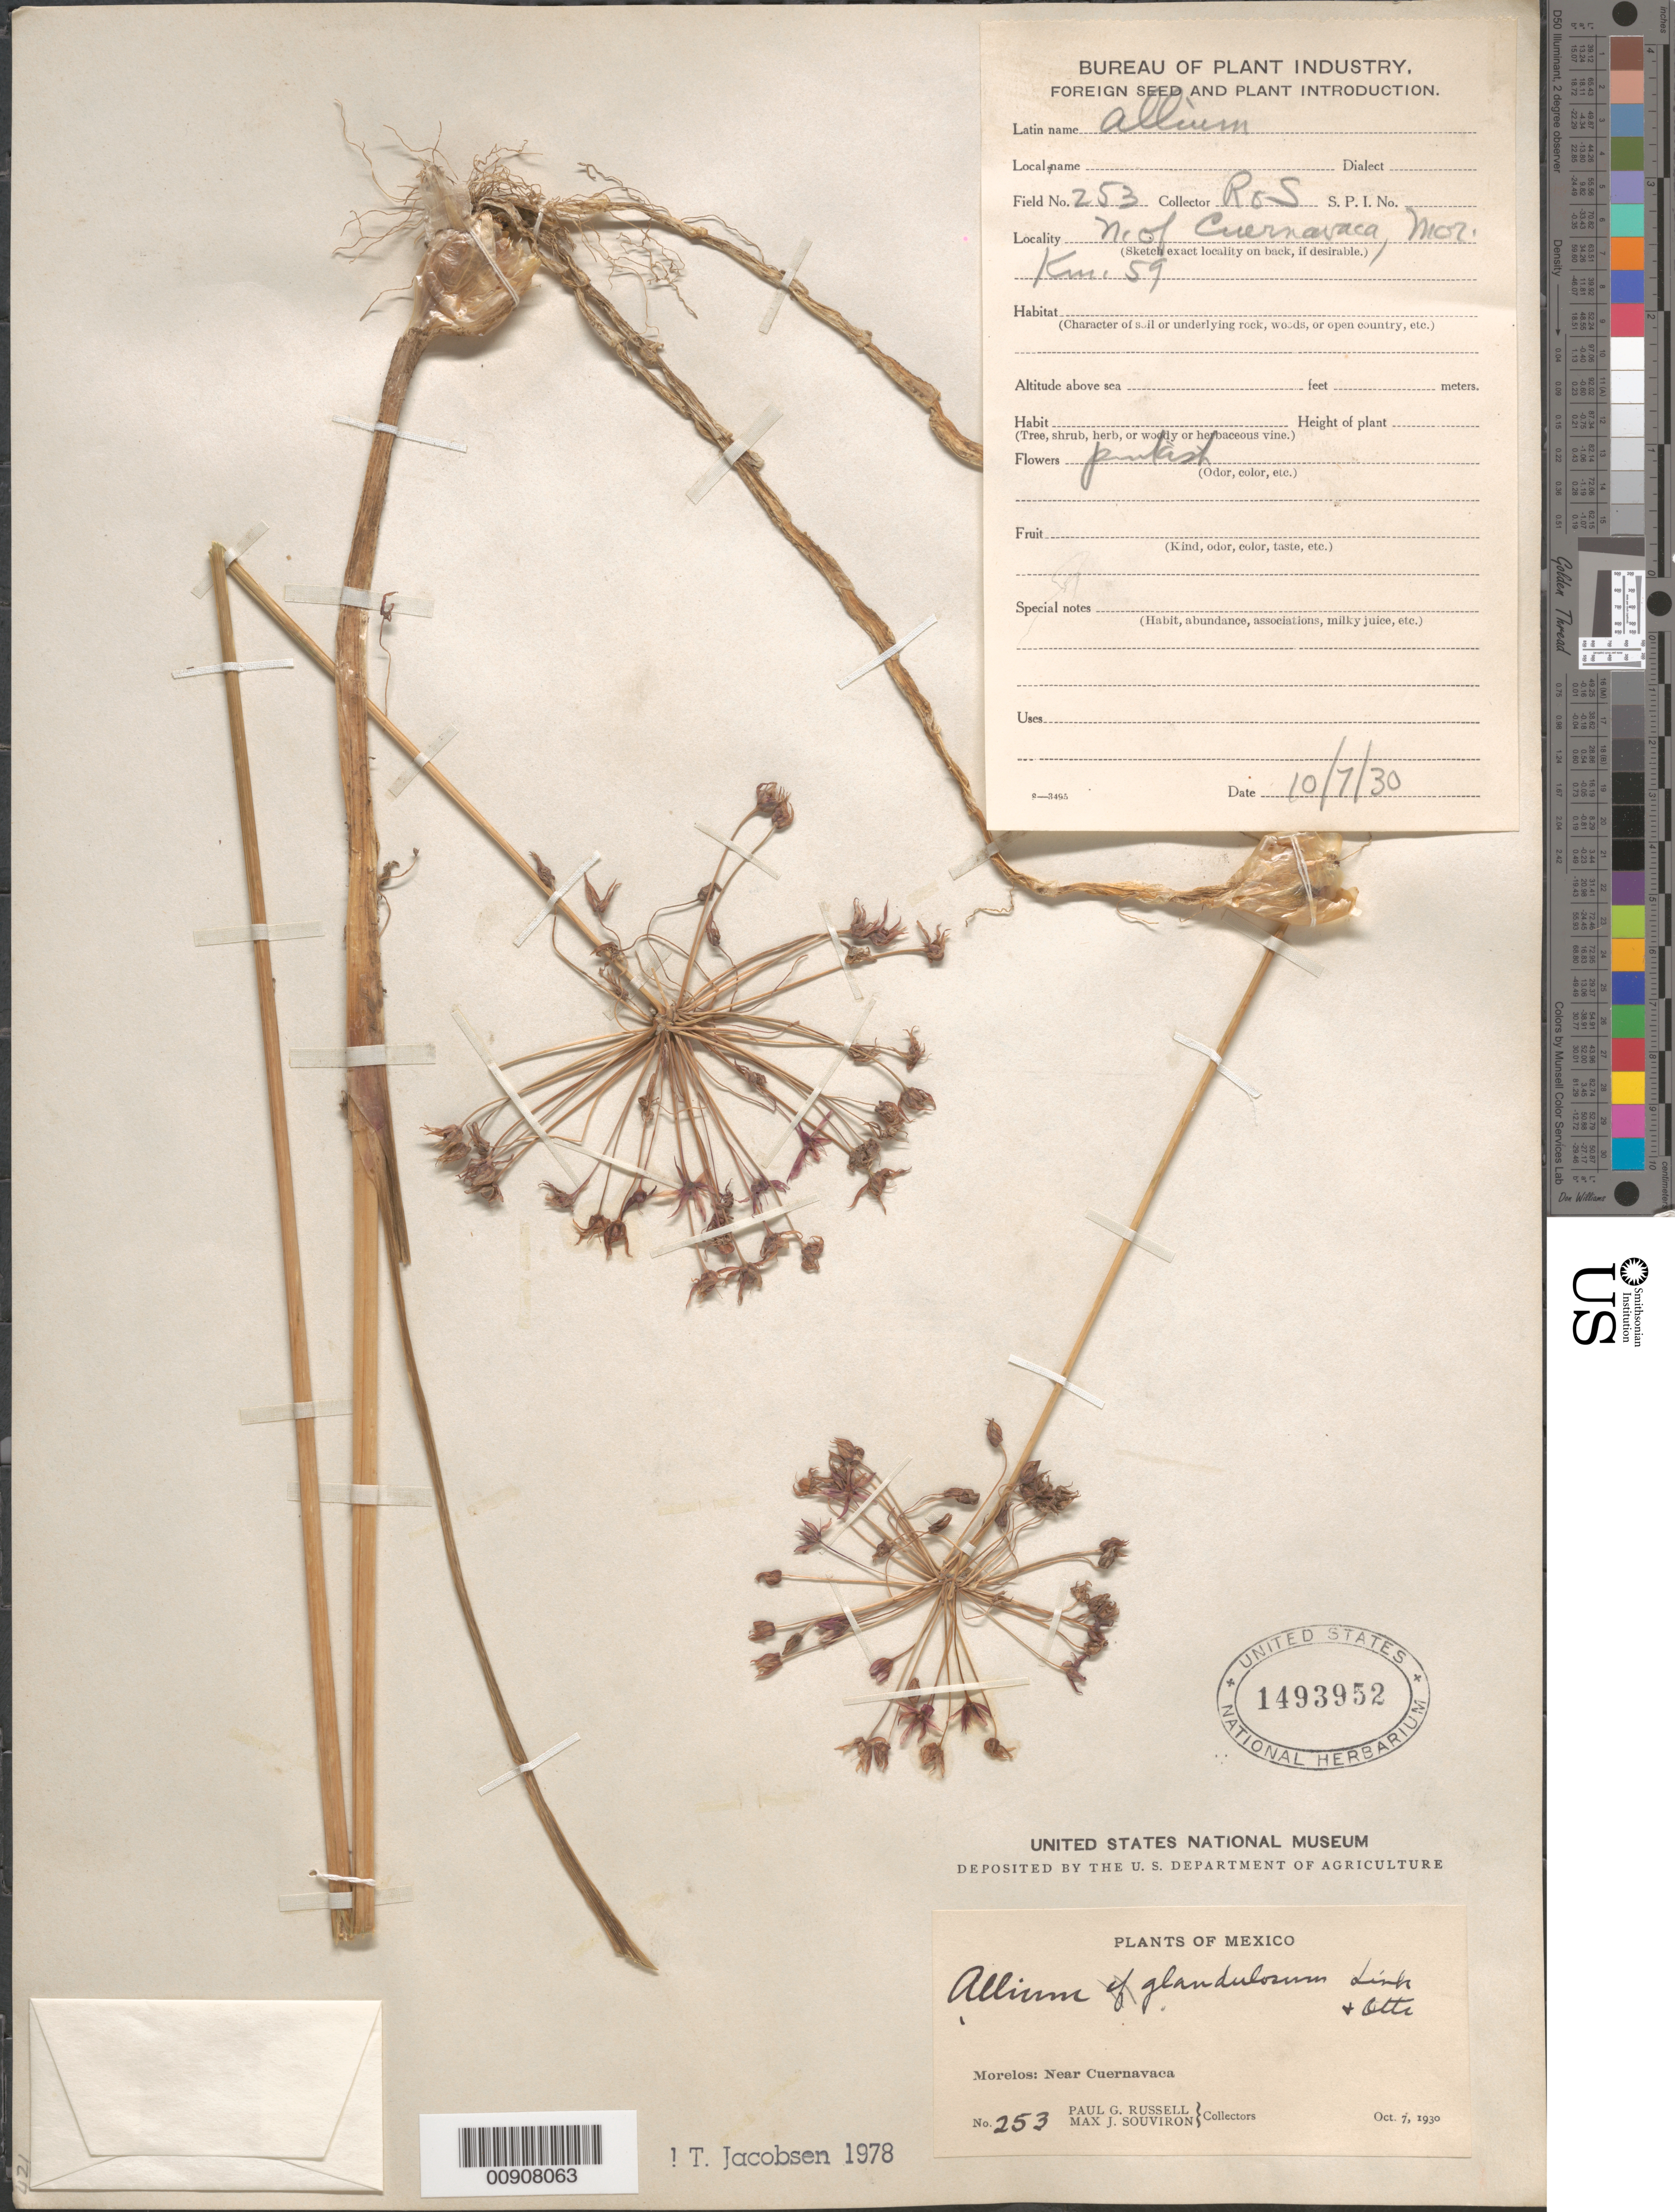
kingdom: Plantae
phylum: Tracheophyta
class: Liliopsida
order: Asparagales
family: Amaryllidaceae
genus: Allium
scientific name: Allium glandulosum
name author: Link & Otto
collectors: P. G. Russell & M. J. Souviron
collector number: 253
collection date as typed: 07 Oct 1930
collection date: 1930-10-07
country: Mexico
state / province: Morelos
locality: Km. 59 N. of Cuernavaca, Morelos.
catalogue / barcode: US 1493952